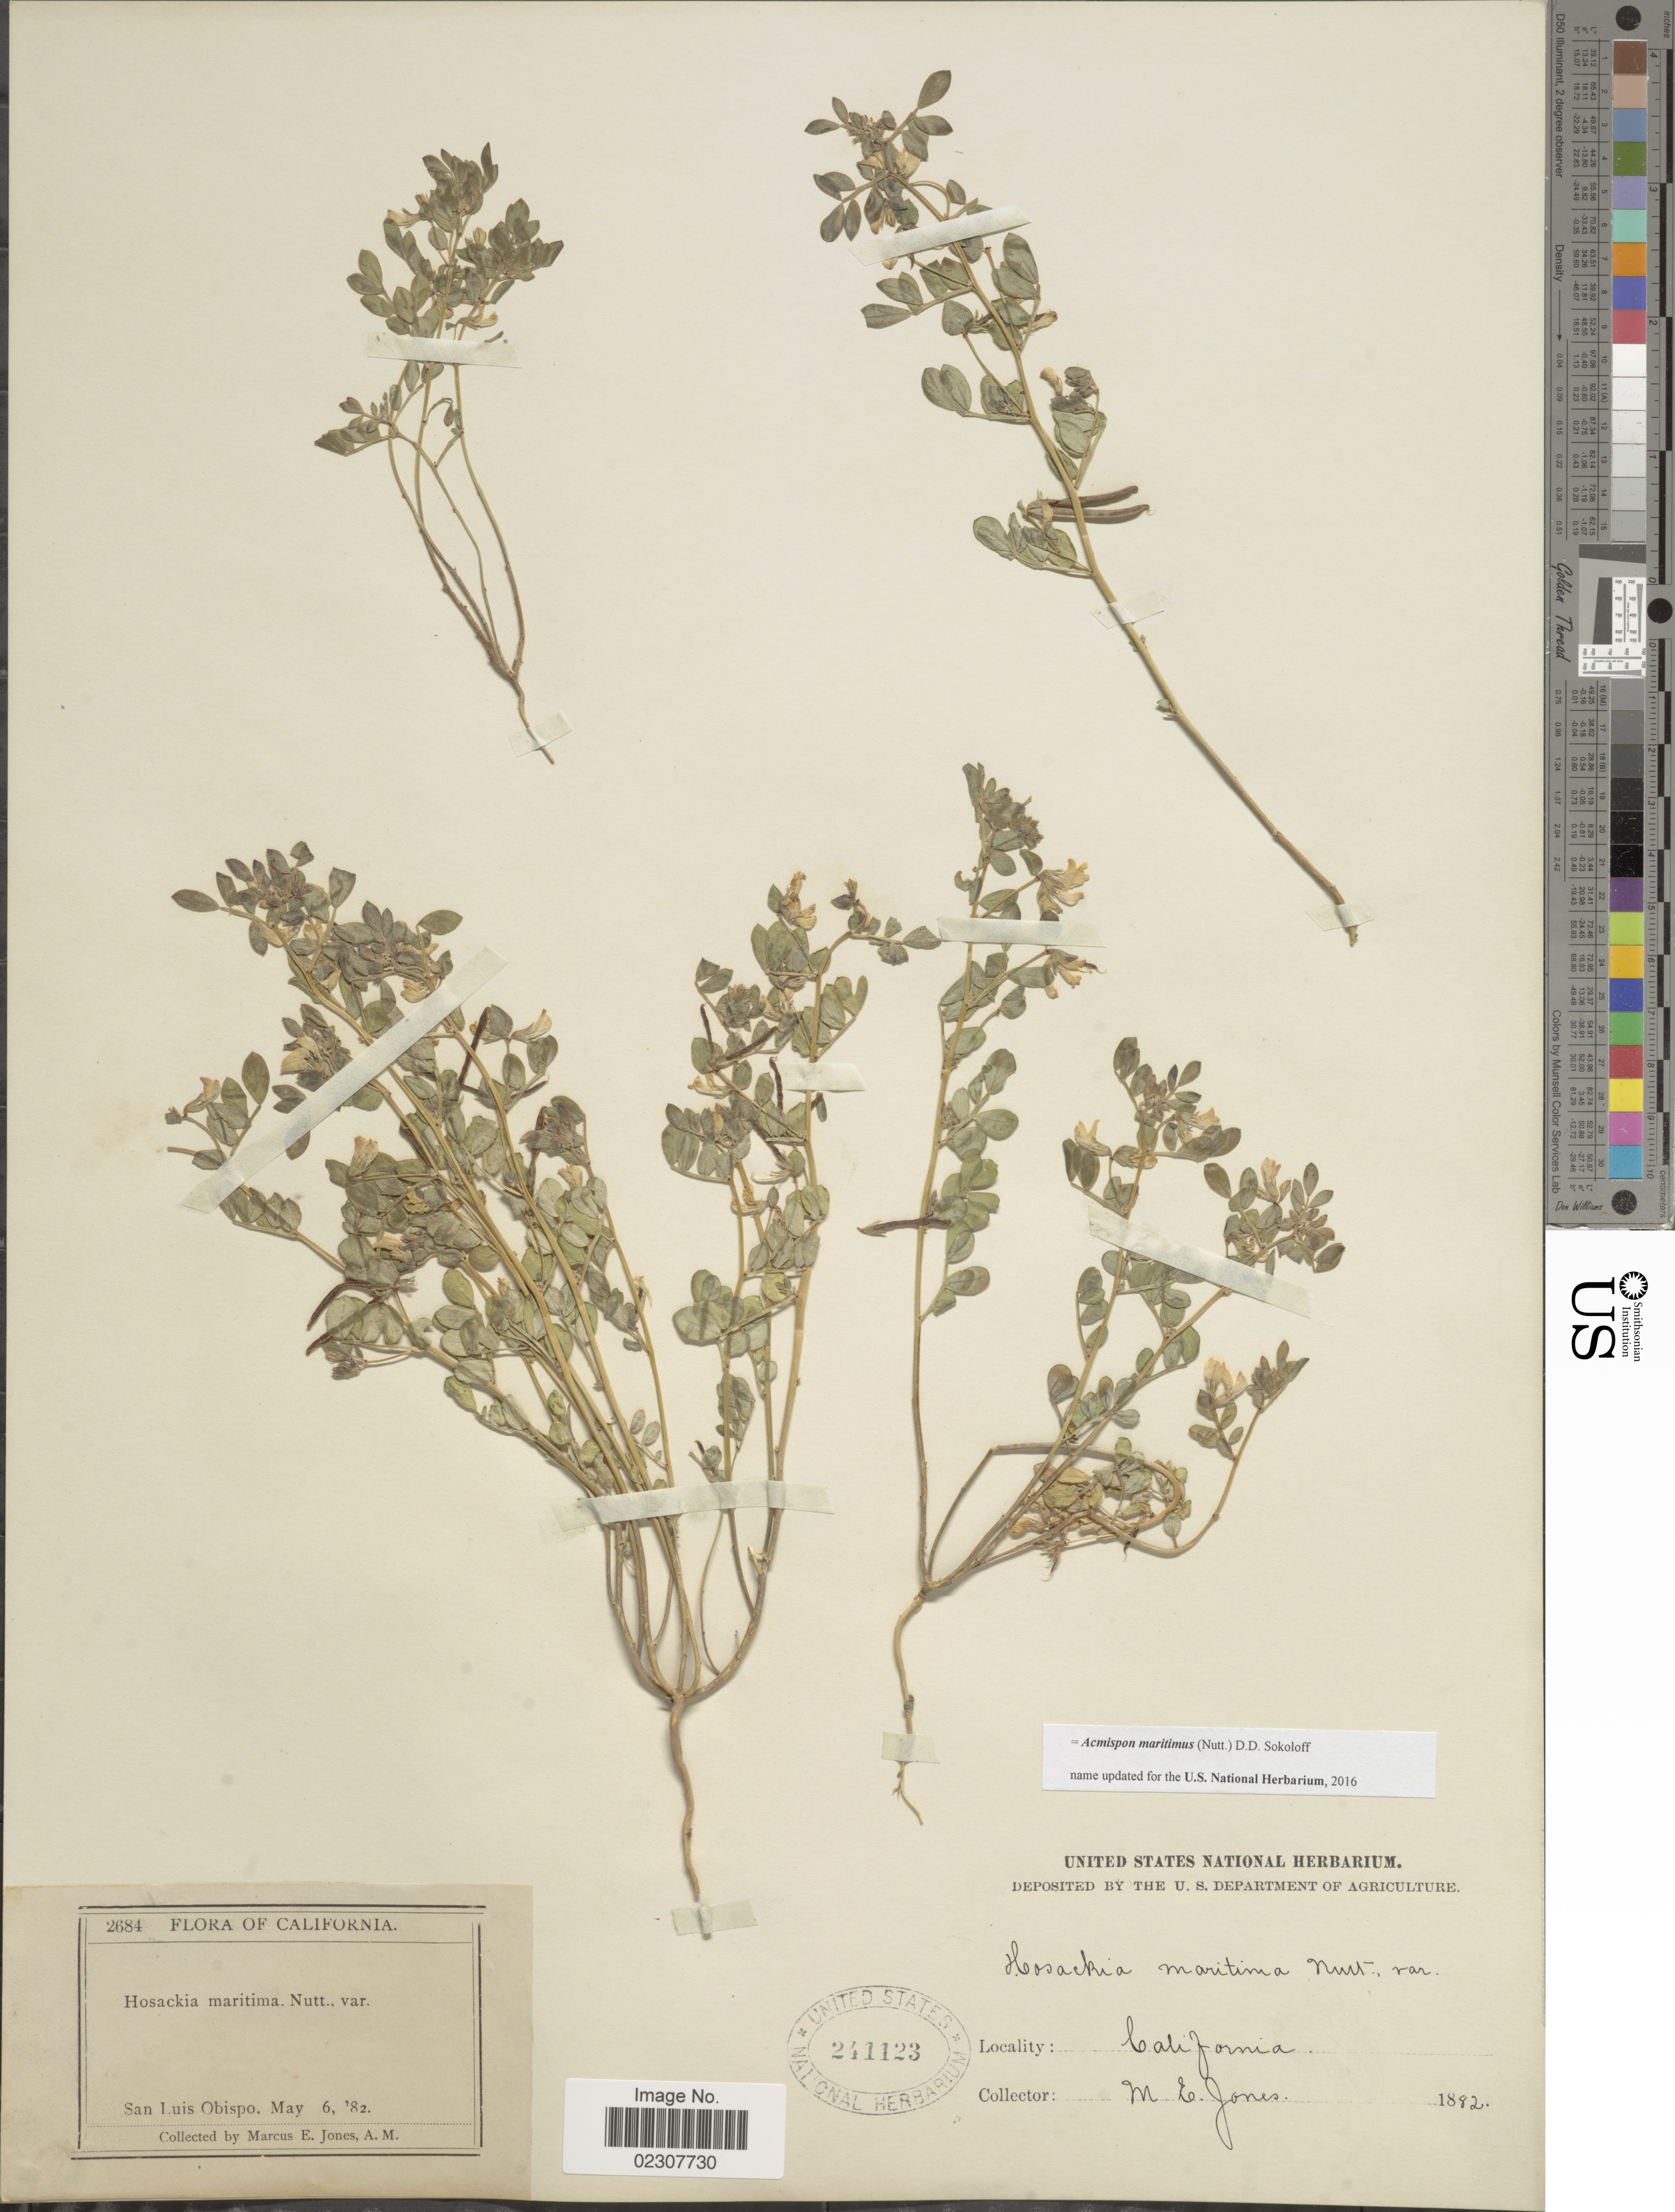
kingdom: Plantae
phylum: Tracheophyta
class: Magnoliopsida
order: Fabales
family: Fabaceae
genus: Acmispon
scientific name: Acmispon maritimus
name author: (Nutt.) D.D. Sokoloff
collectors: M. E. Jones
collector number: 2684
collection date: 1882-05-06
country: United States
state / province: California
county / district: San Luis Obispo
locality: San Luis Obispo.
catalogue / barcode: US 241123